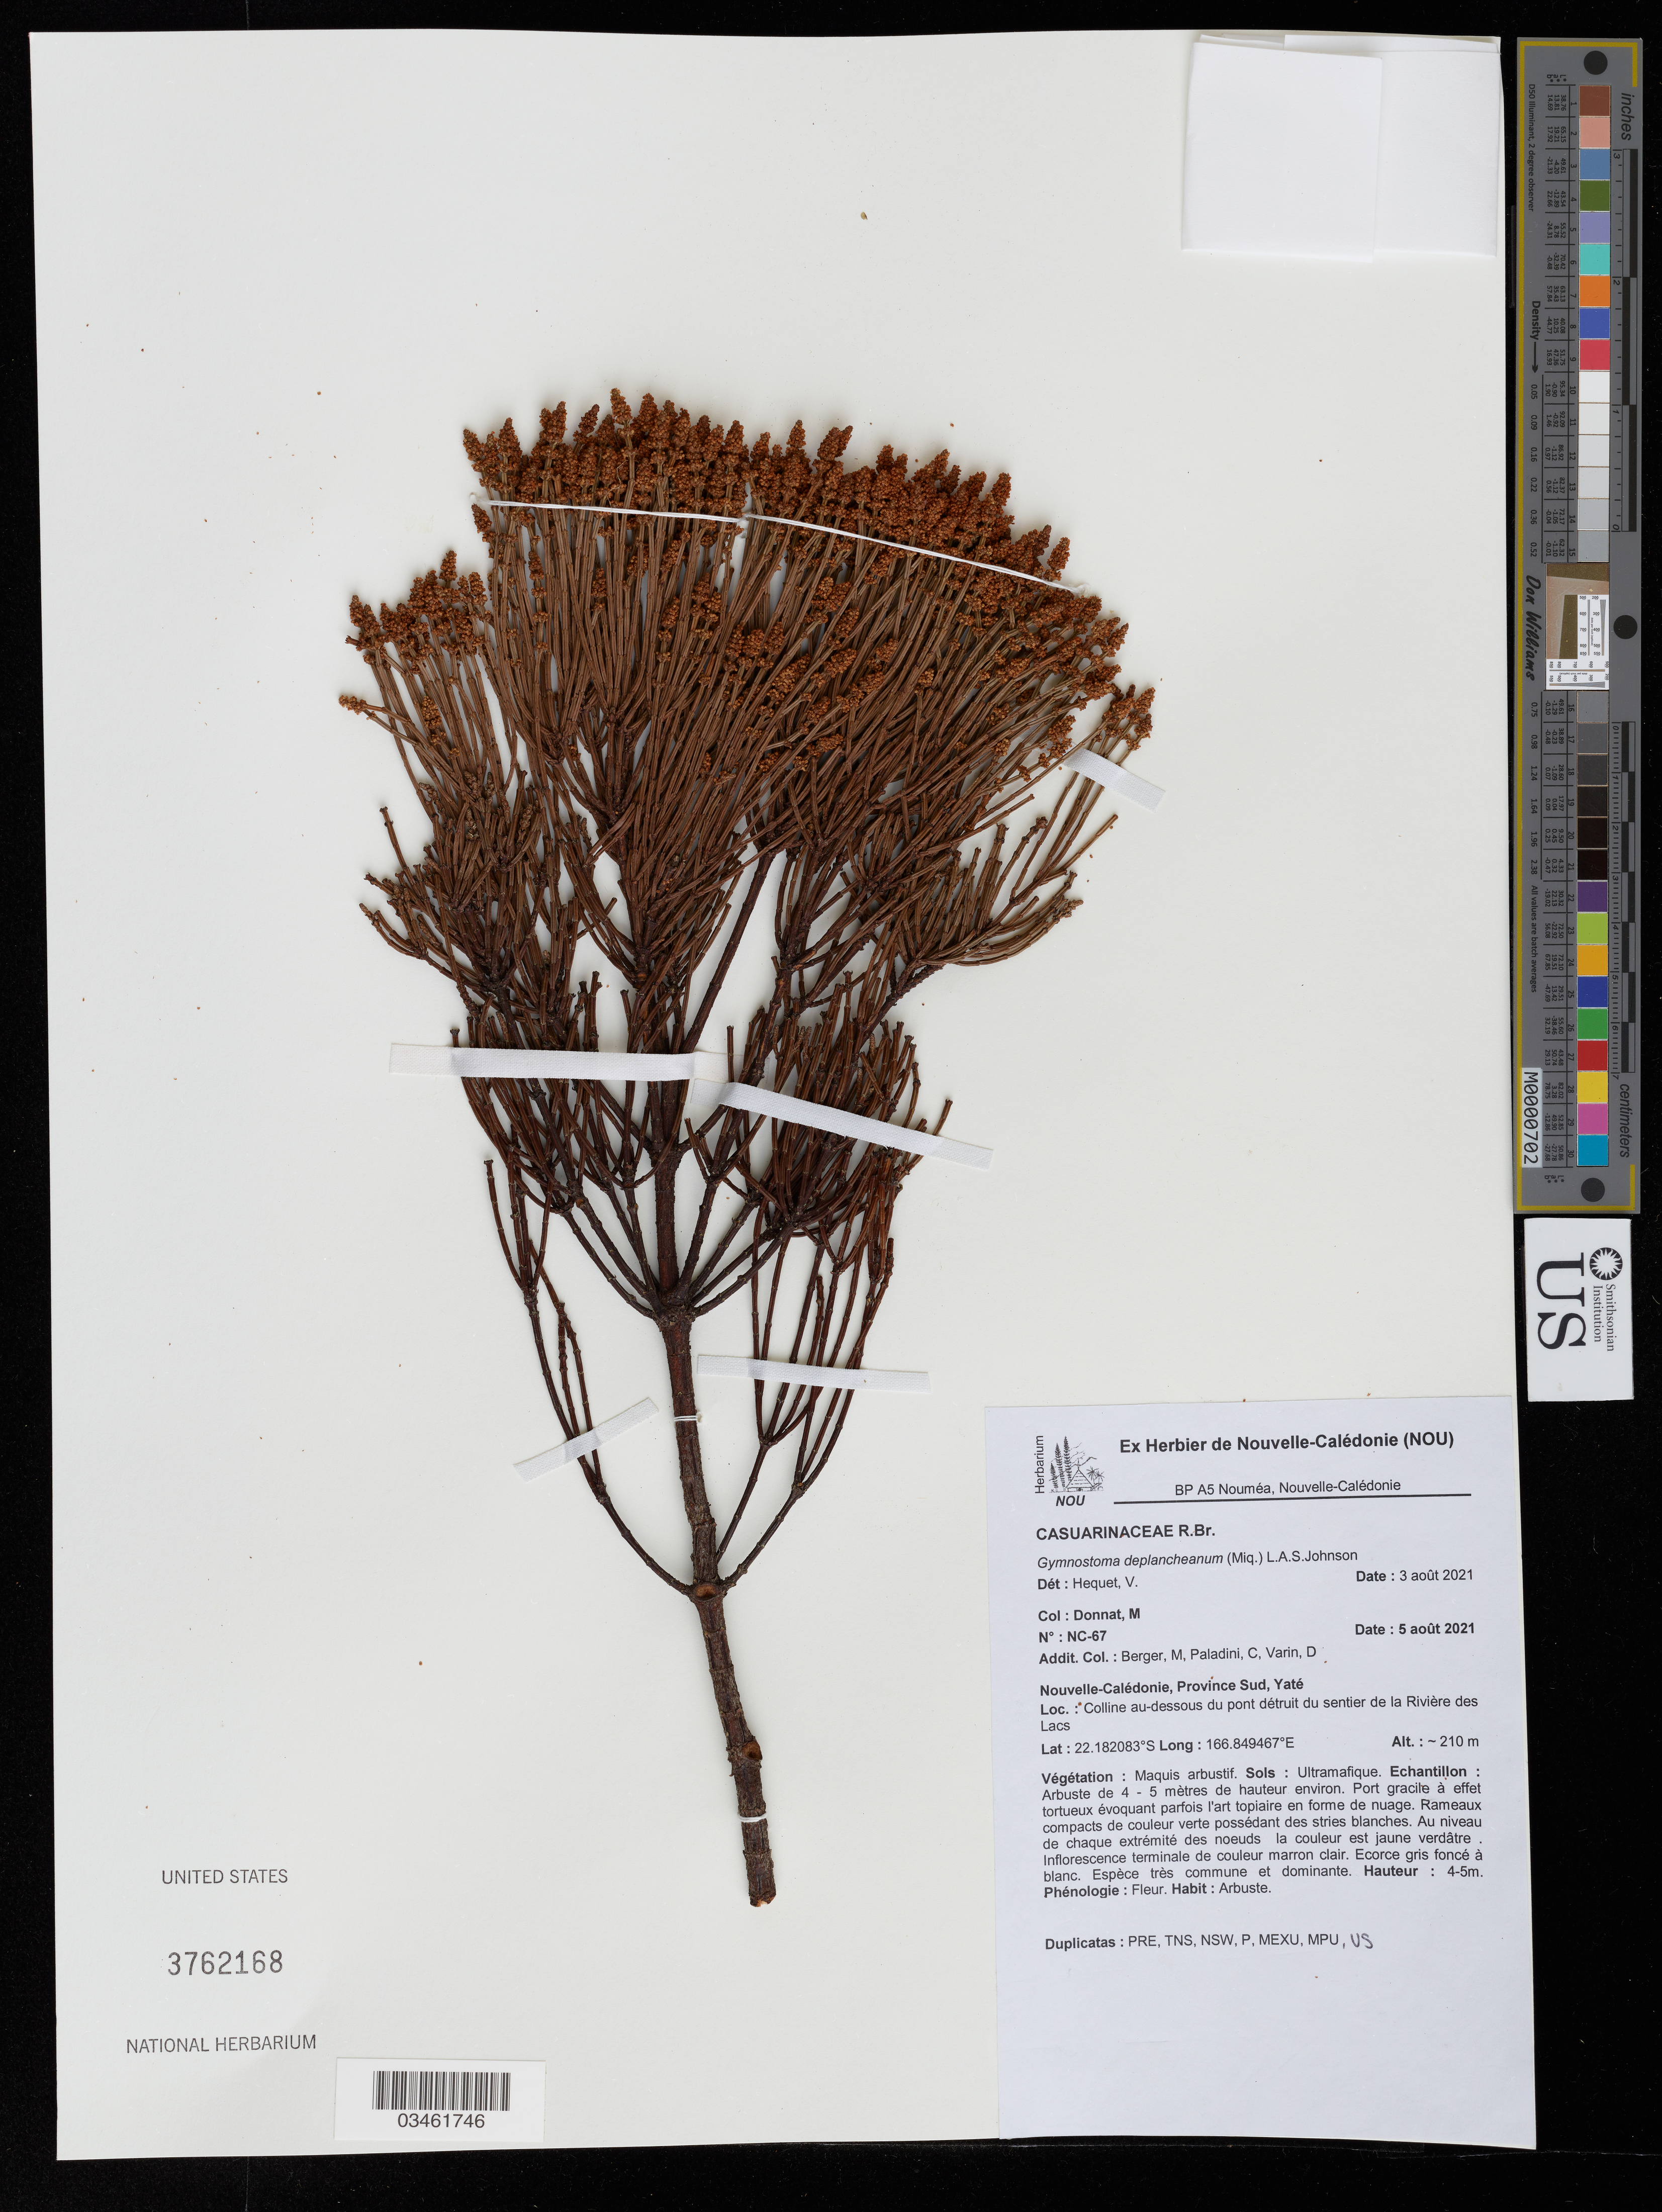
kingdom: Plantae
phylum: Tracheophyta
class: Magnoliopsida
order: Fagales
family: Casuarinaceae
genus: Gymnostoma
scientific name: Gymnostoma deplancheanum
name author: (Miq.) L.A.S. Johnson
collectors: M. Donnat, M. Berger, C. Paladini & D. Varin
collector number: NC-67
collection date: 2021-08-05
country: New Caledonia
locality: Province Sud, Yaté. Colline au-dessous du pont détruit du sentier de la Rivière des Lacs.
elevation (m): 210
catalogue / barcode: US 3762168